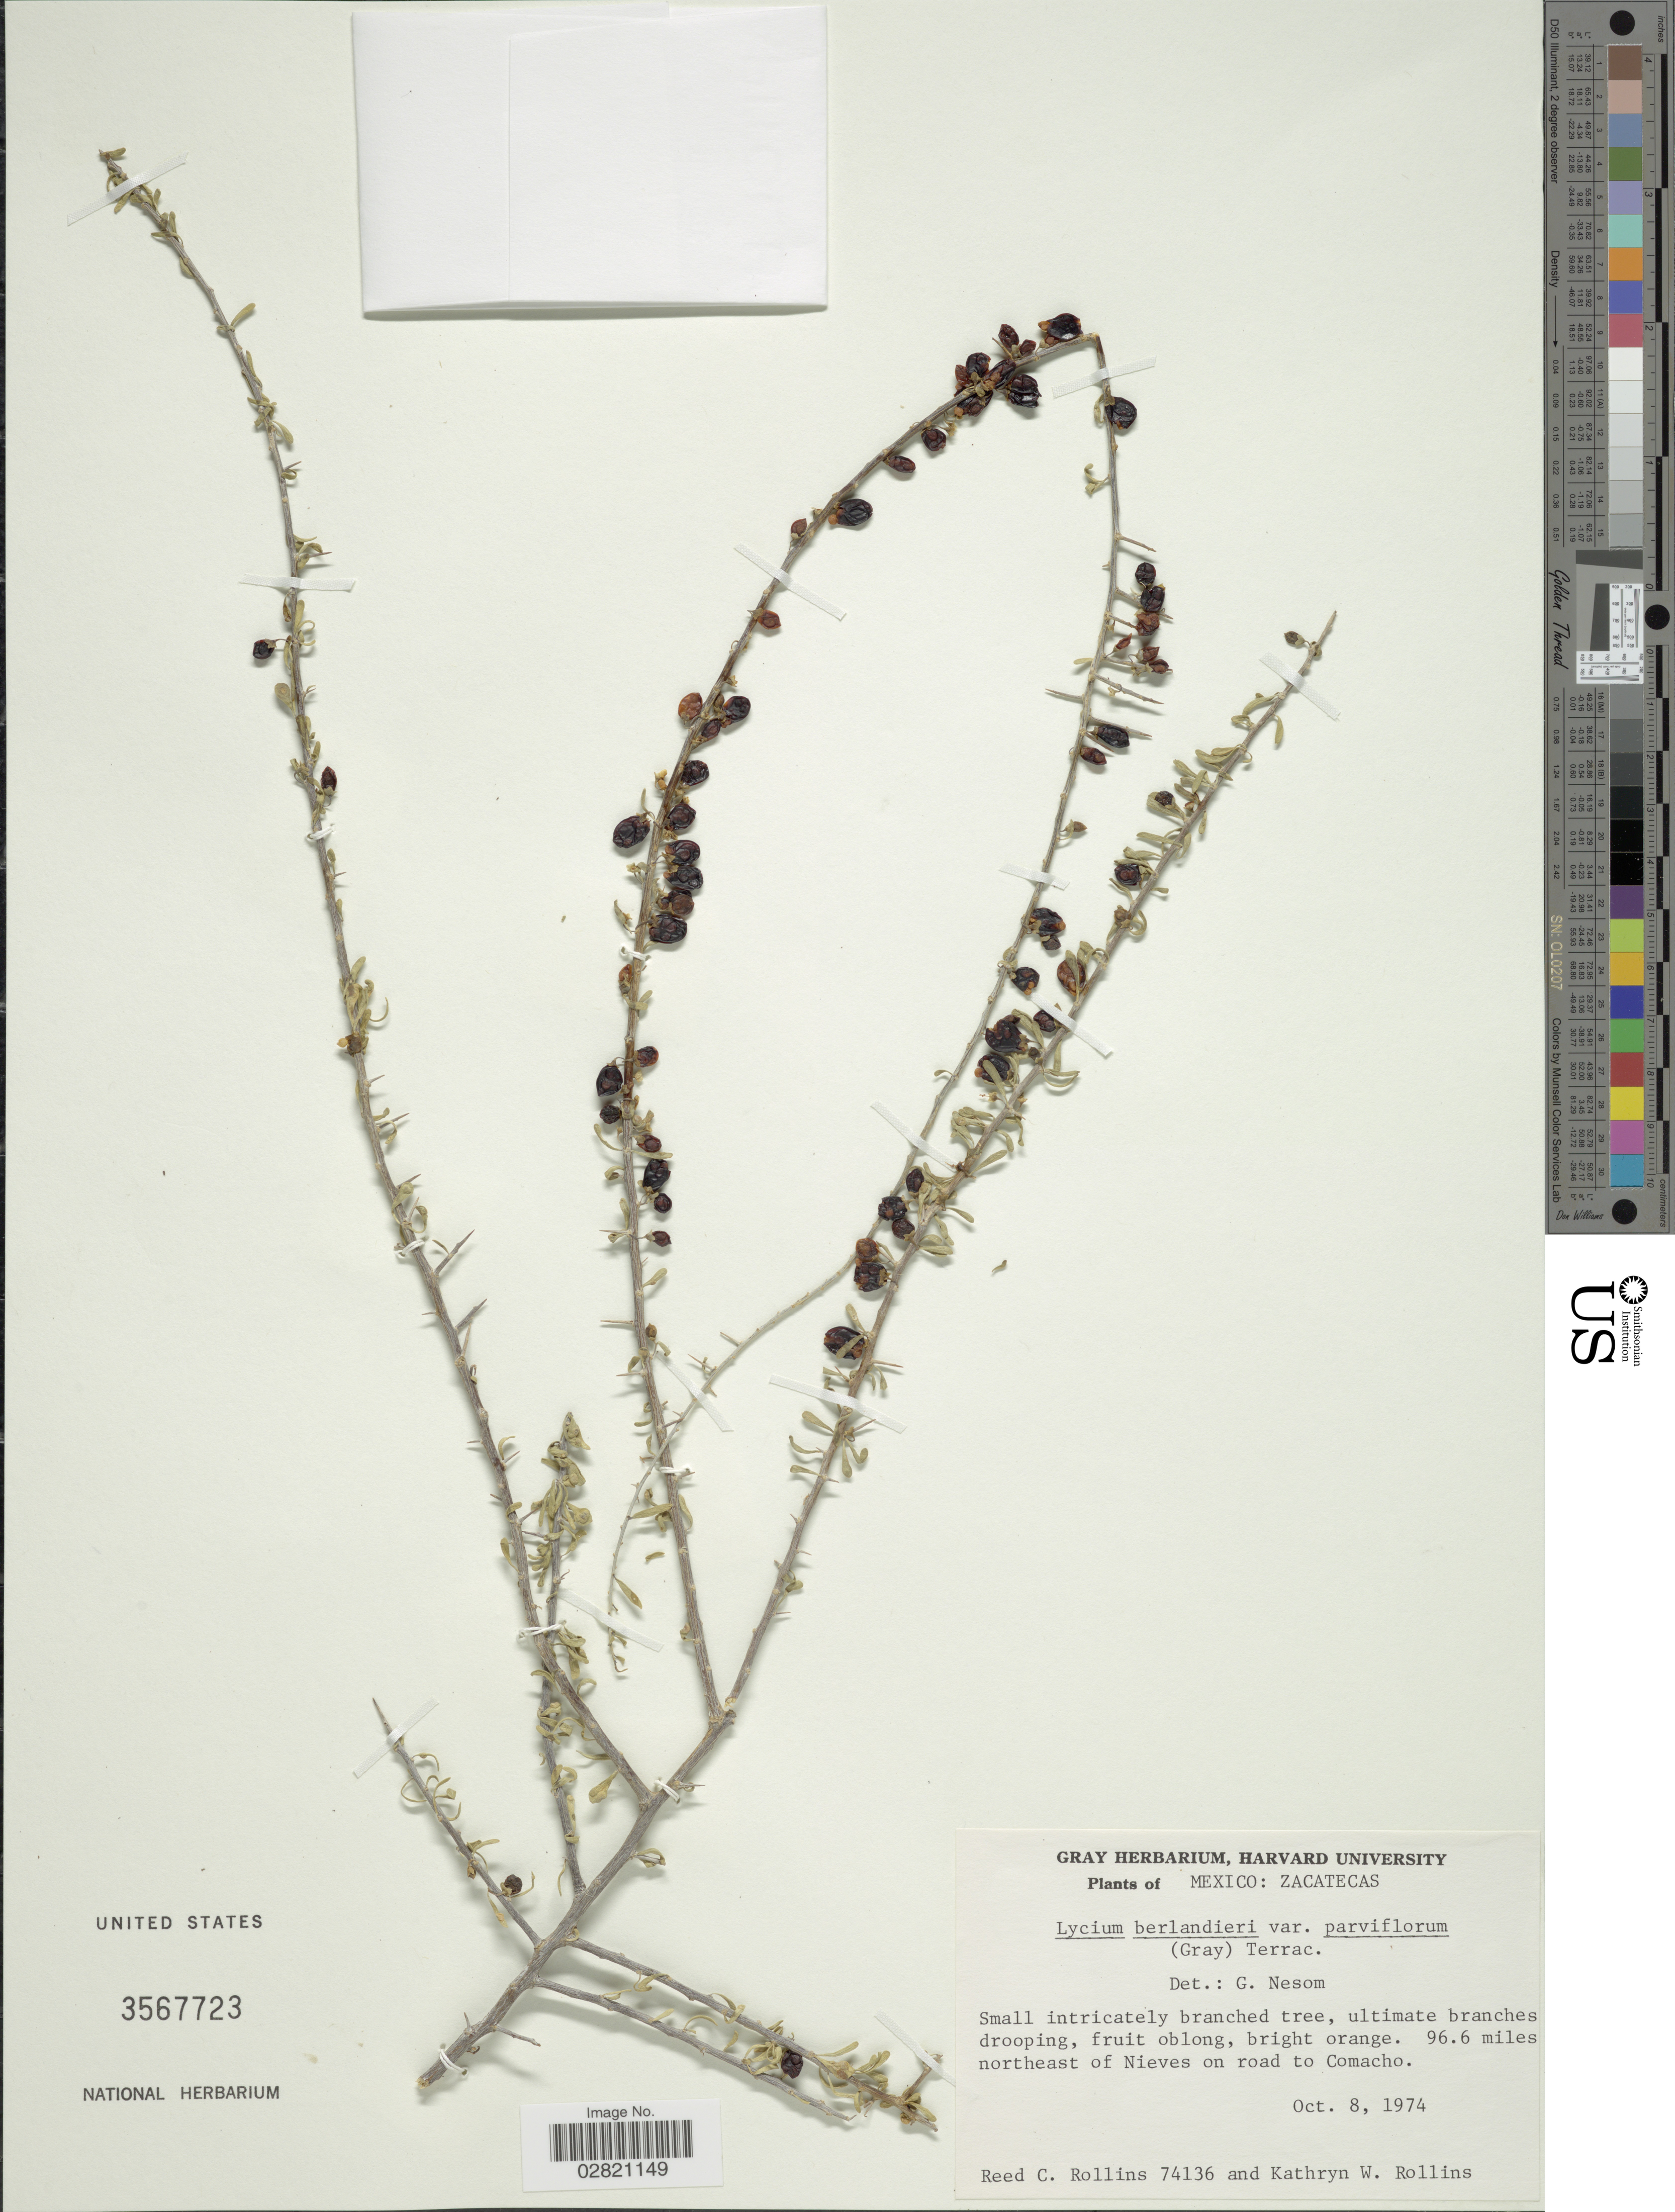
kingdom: Plantae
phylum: Tracheophyta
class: Magnoliopsida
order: Solanales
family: Solanaceae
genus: Lycium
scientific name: Lycium berlandieri var. parviflorum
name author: (A. Gray) A. Terracc.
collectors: R. C. Rollins & K. W. Rollins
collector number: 74136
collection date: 1974-10-08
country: Mexico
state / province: Zacatecas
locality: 96.6 miles northeast of Nieves on road to Comacho.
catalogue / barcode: US 3567723